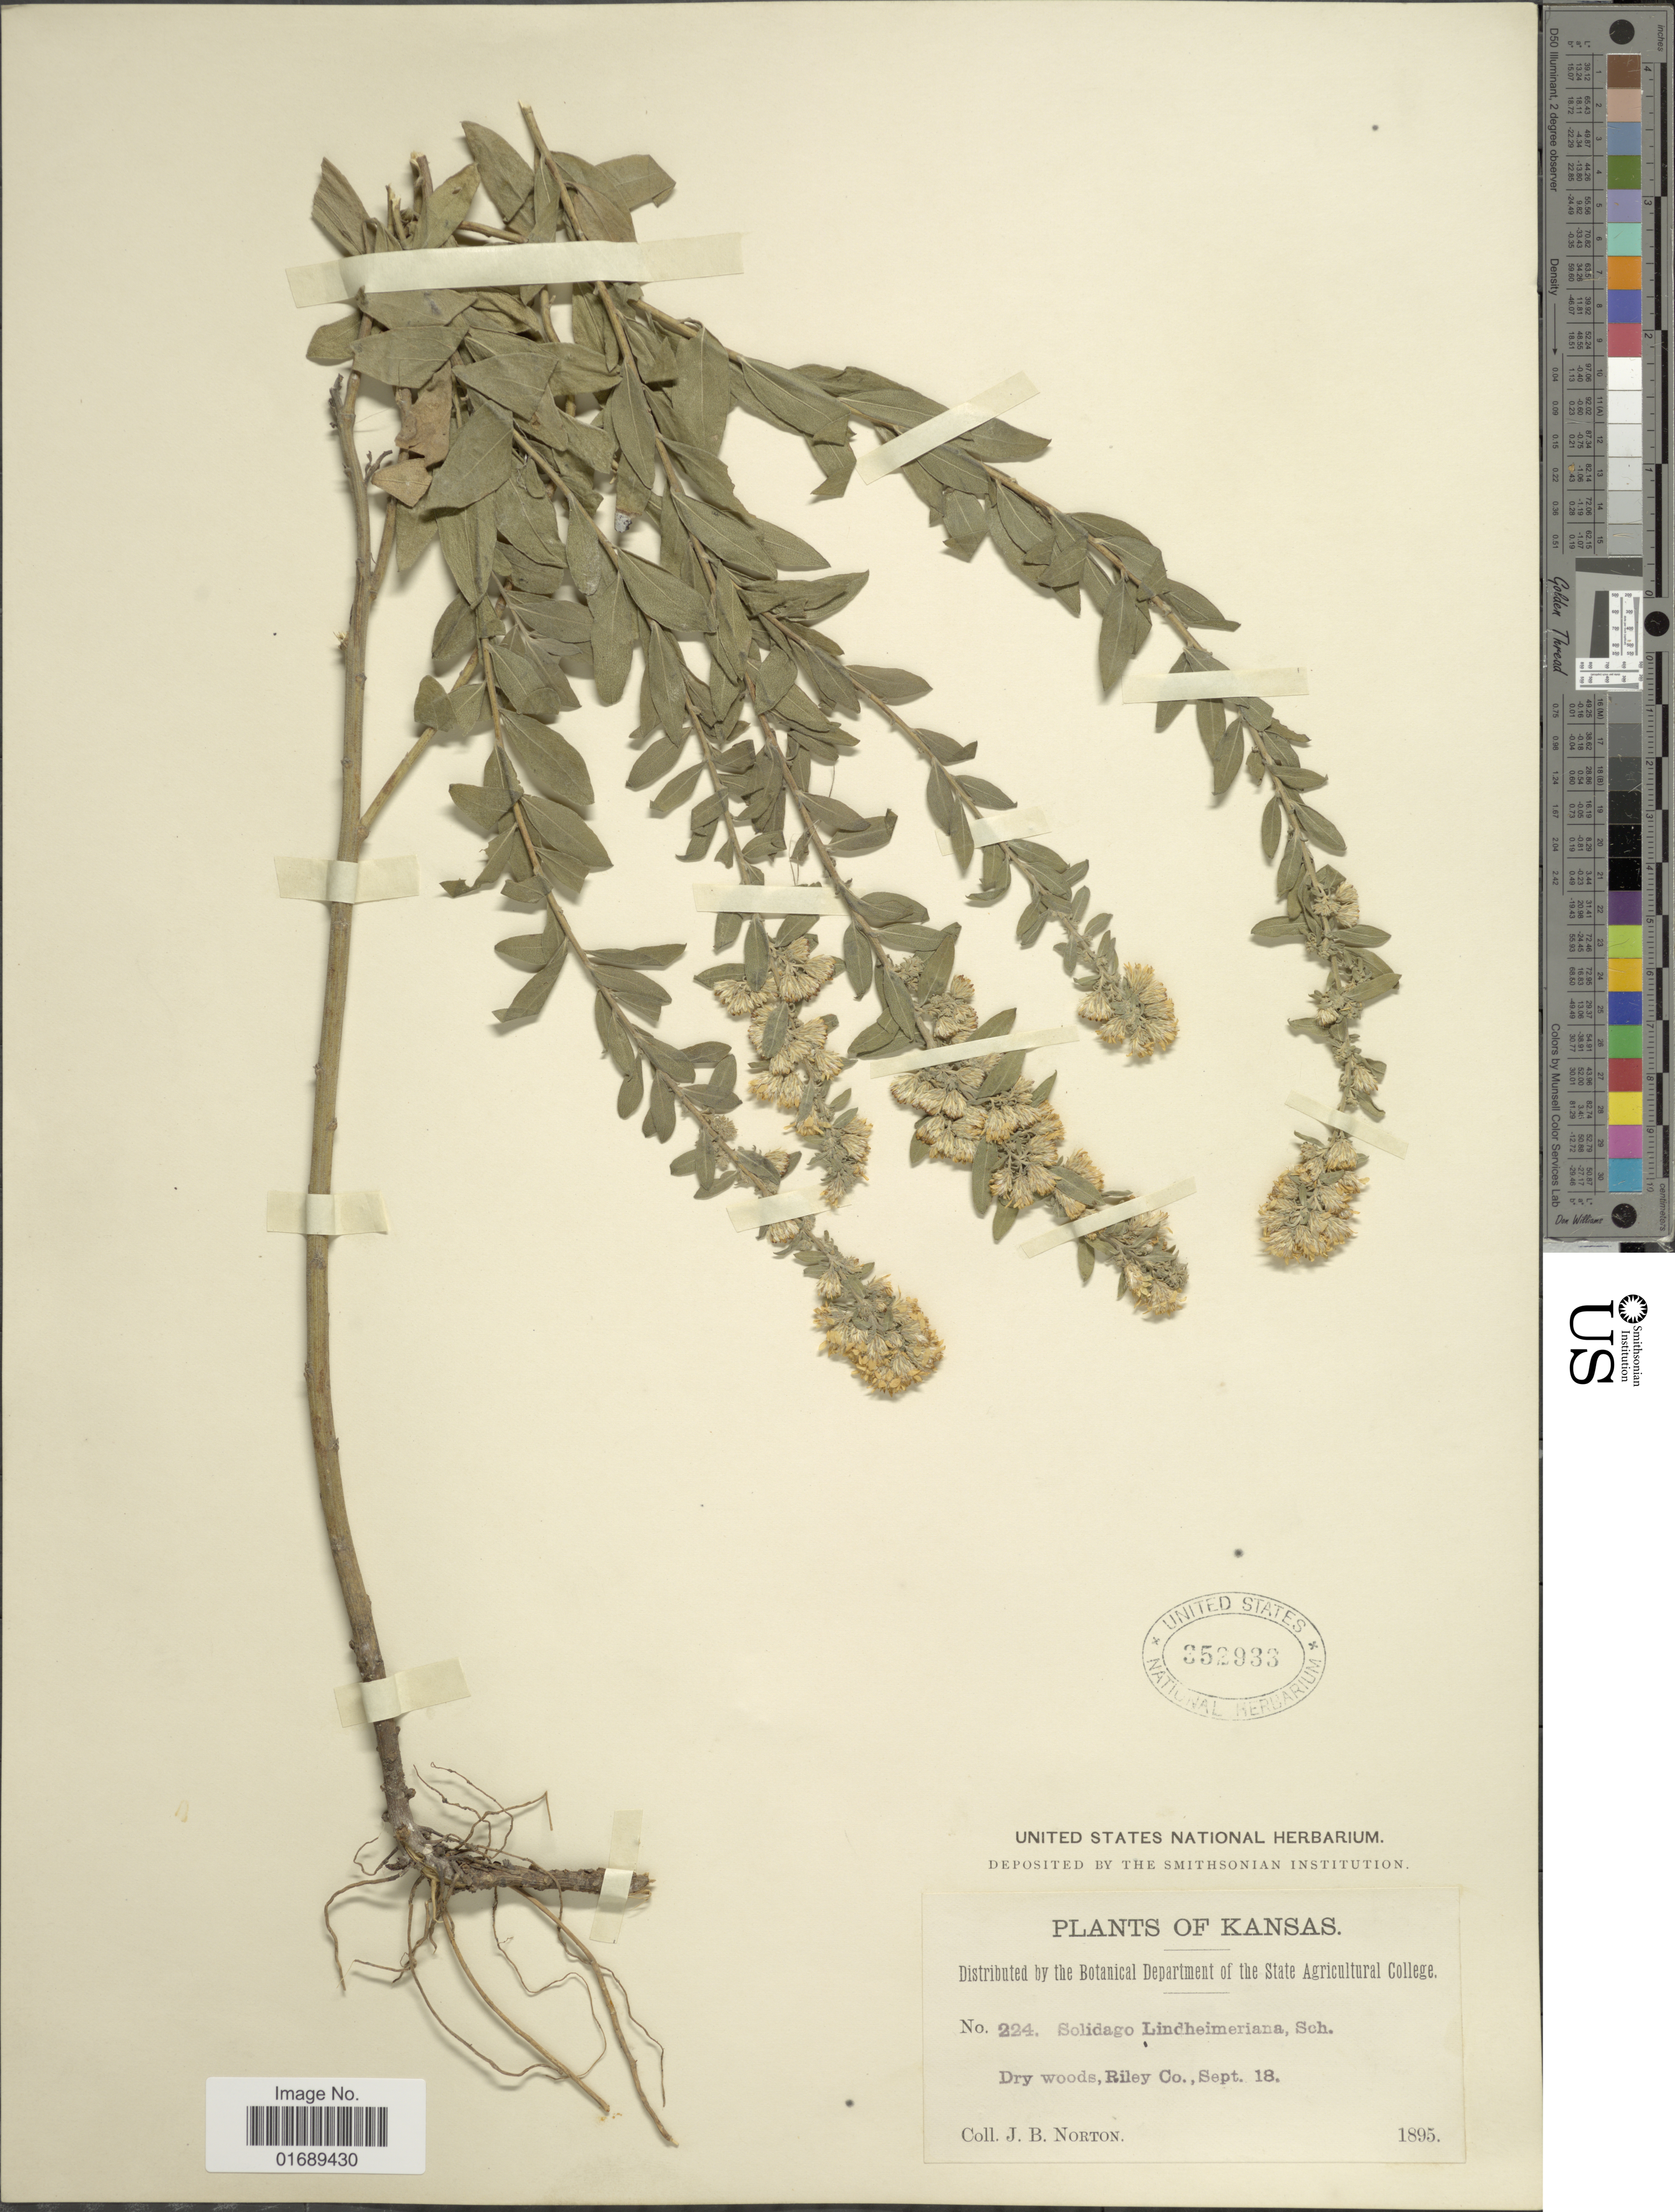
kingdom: Plantae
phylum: Tracheophyta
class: Magnoliopsida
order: Asterales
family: Asteraceae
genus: Solidago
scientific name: Solidago petiolaris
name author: Aiton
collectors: J. B. Norton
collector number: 224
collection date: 1895-09-18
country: United States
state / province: Kansas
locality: Dry woods, Riley Co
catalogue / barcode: US 352933